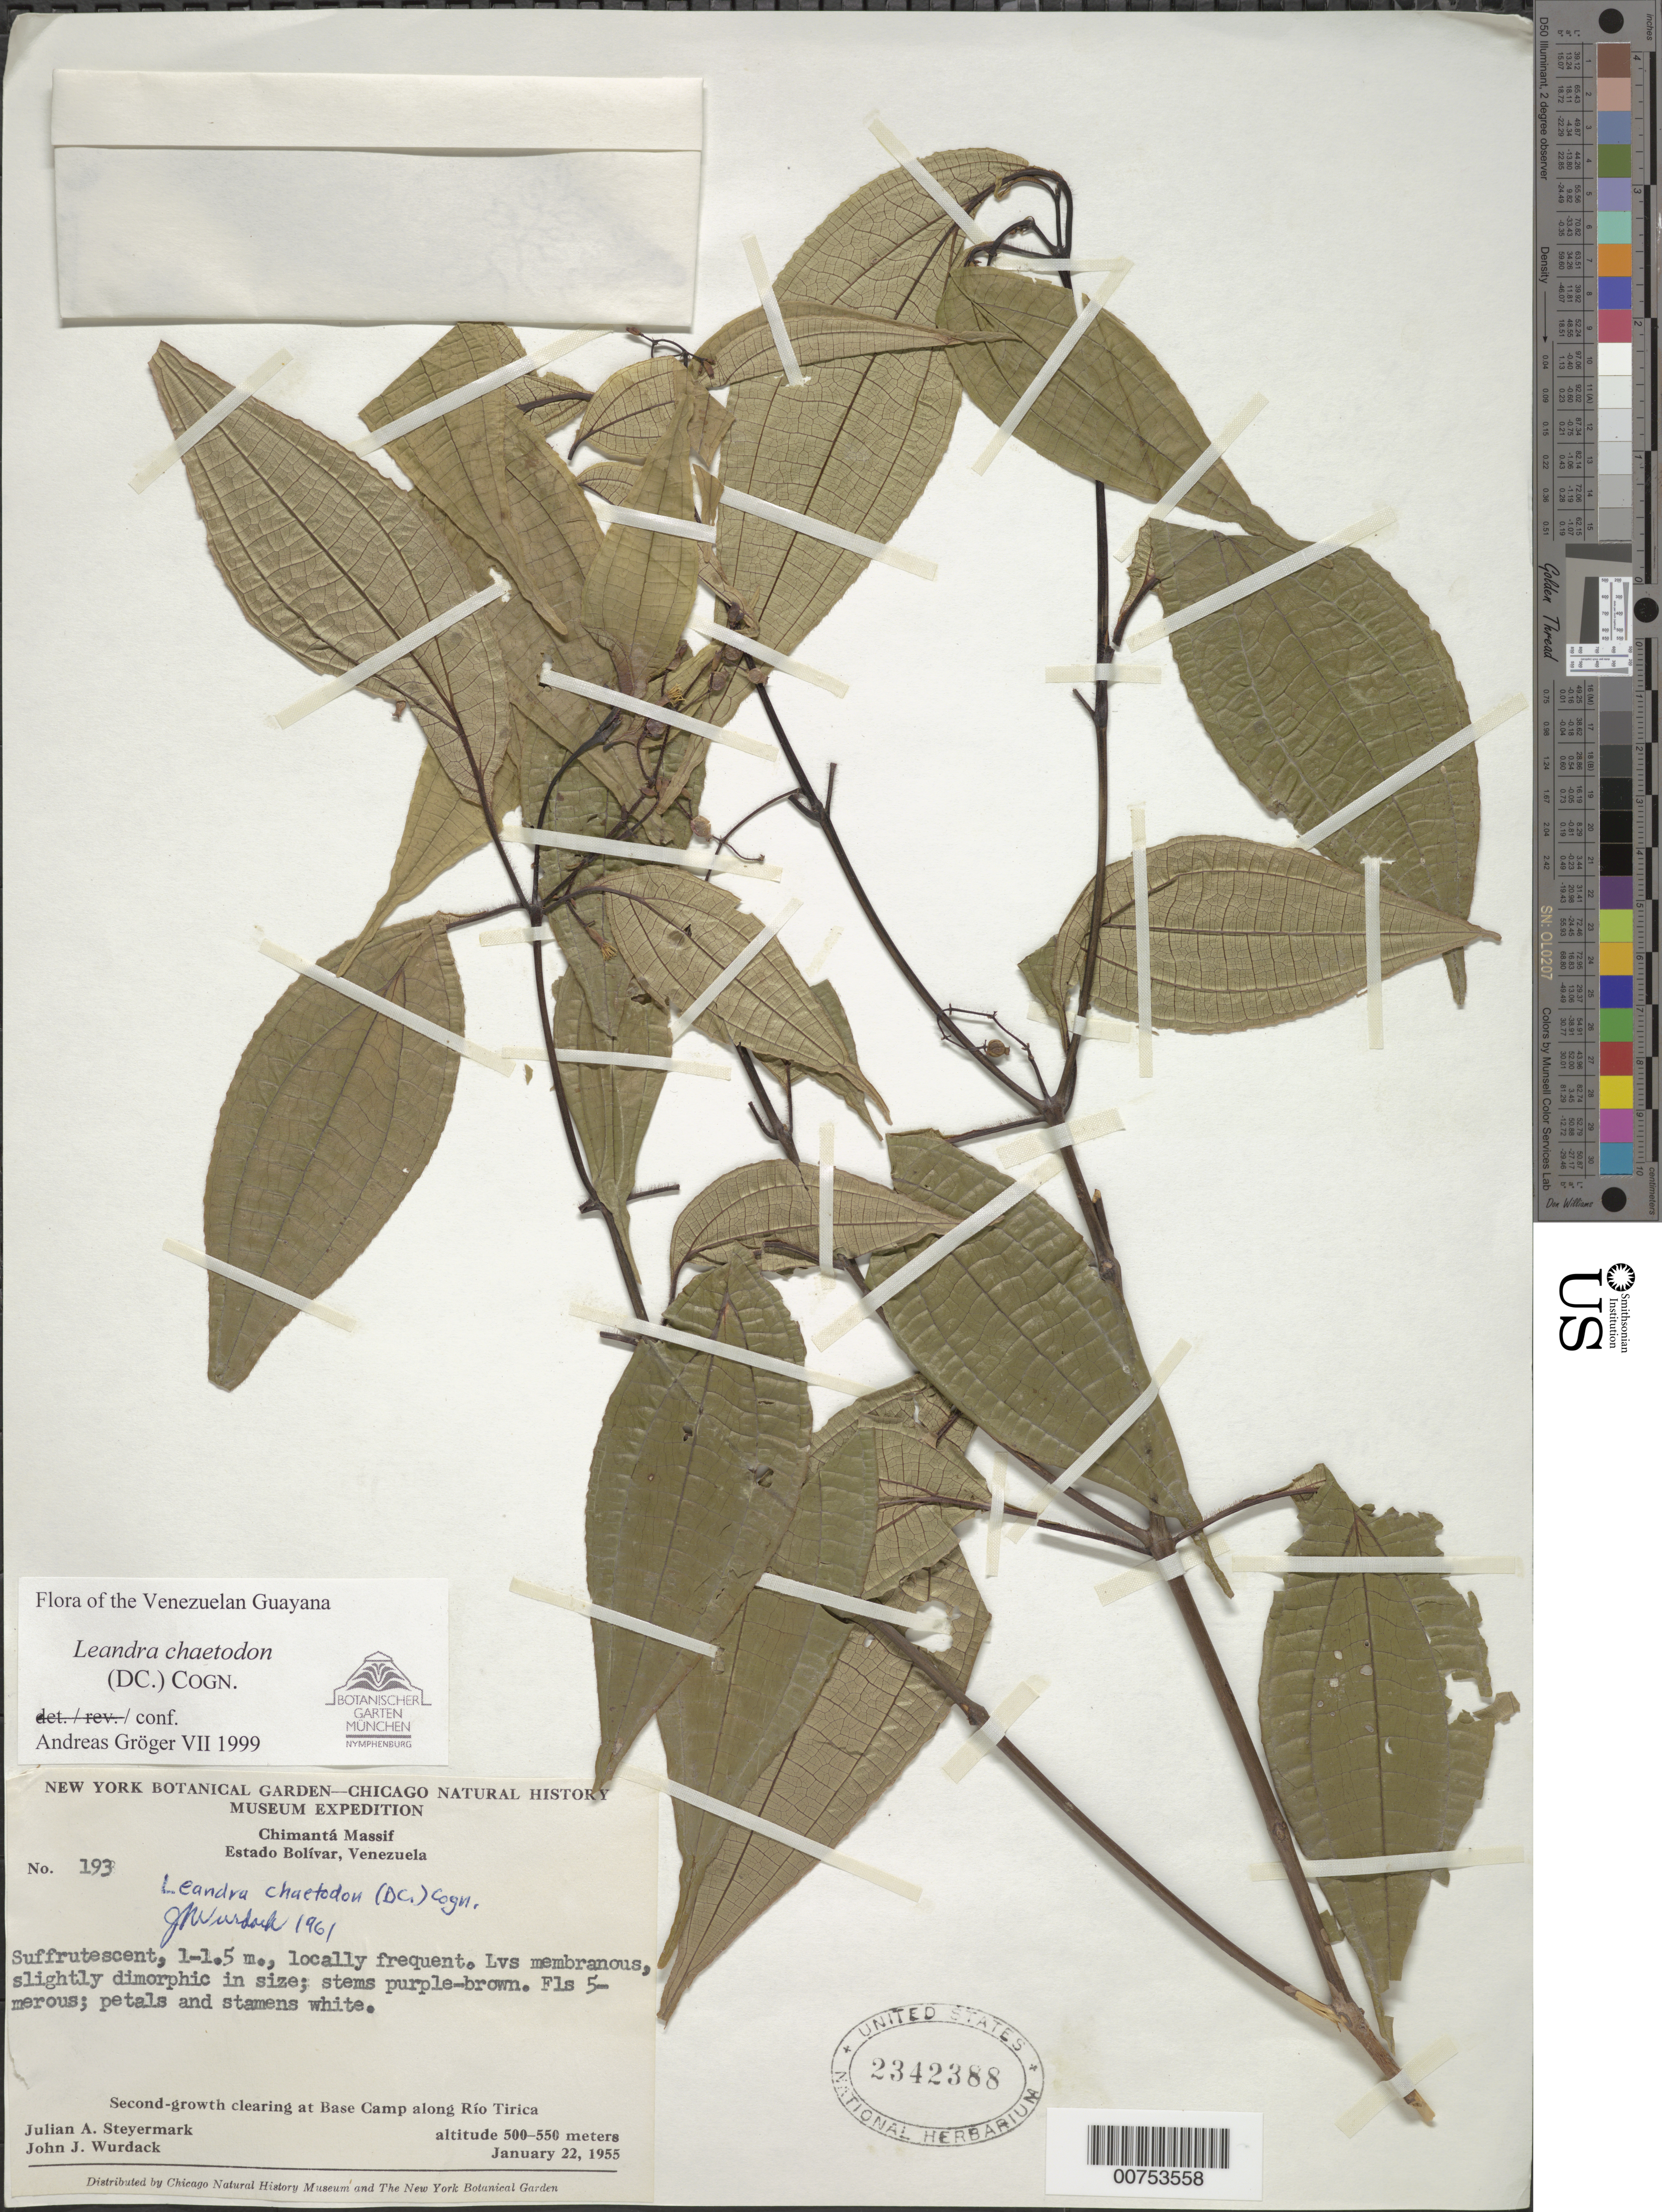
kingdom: Plantae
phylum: Tracheophyta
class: Magnoliopsida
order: Myrtales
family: Melastomataceae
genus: Leandra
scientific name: Leandra chaetodon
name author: (DC.) Cogn.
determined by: Gröger, A.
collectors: J. Steyermark & J. J. Wurdack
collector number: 55 193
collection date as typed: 22-Jan-55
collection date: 1955-01-22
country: Venezuela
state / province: Bolívar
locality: Chimantá Massif; Río Tirica, Base Camp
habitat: Second growth clearing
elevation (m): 500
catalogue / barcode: US 2342388